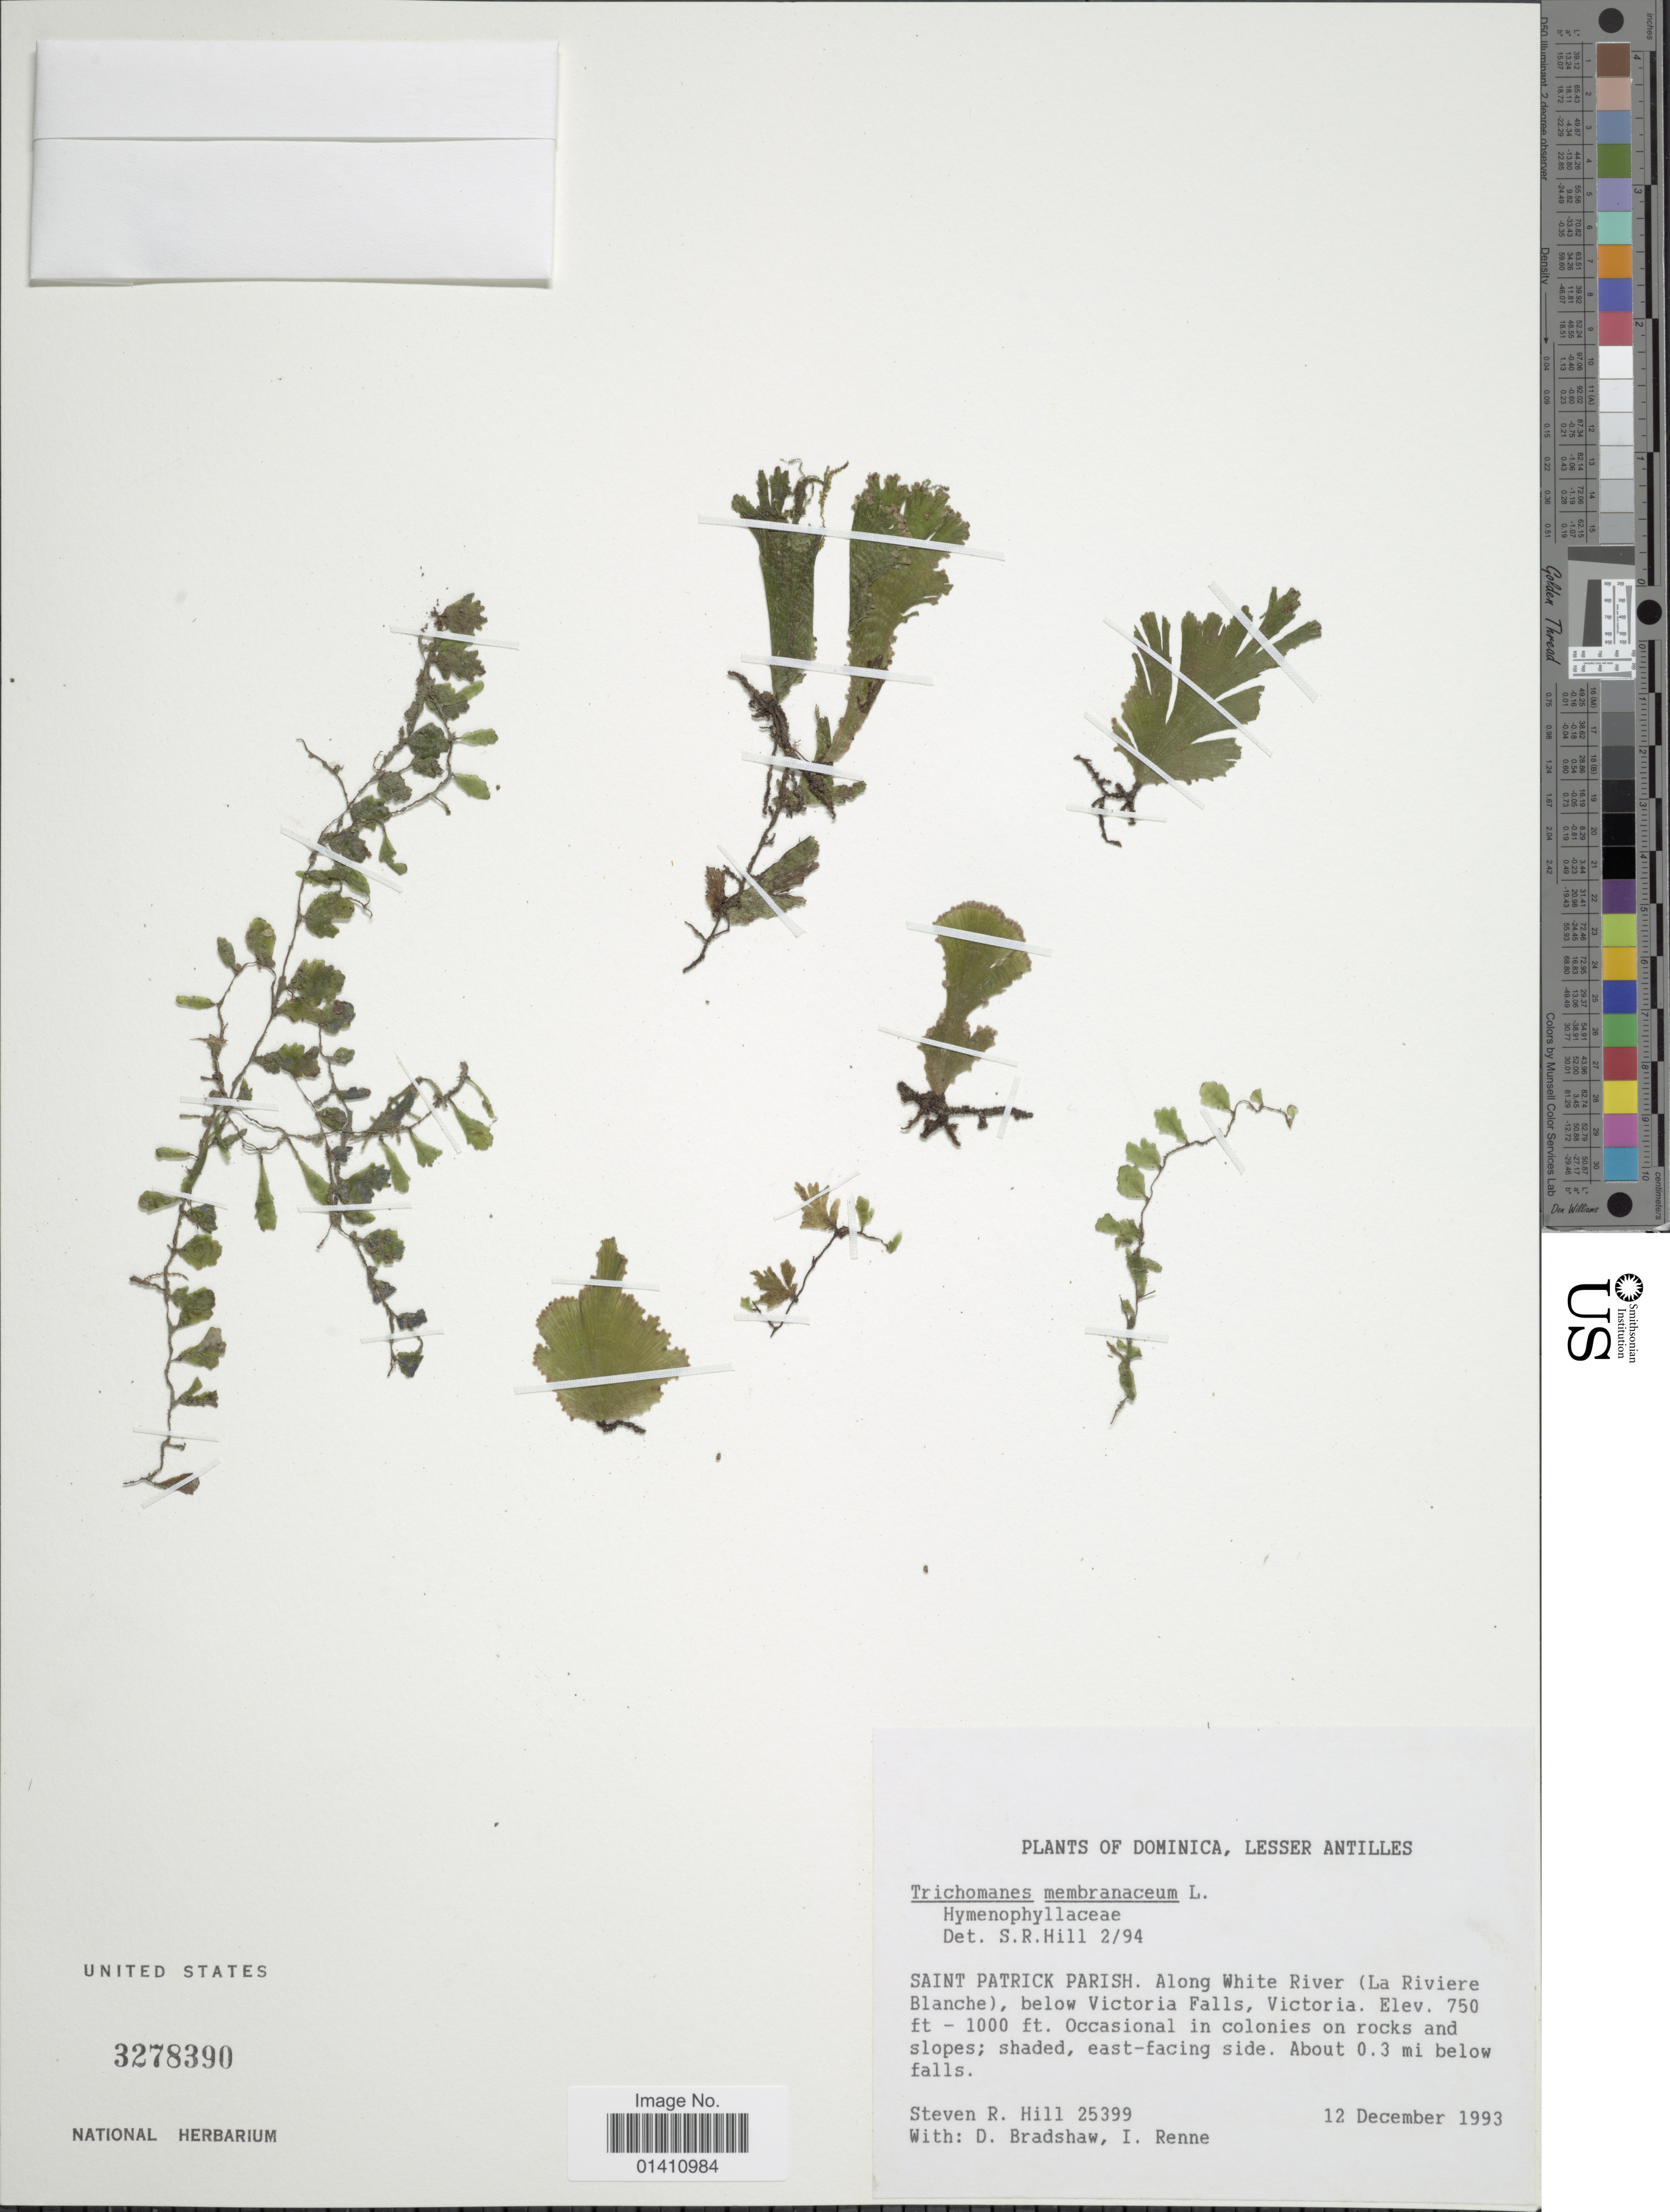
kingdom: Plantae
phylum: Tracheophyta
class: Polypodiopsida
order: Hymenophyllales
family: Hymenophyllaceae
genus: Didymoglossum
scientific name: Didymoglossum membranaceum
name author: (L.) Vareschi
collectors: S. R. Hill, D. Bradshaw & I. Renne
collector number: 25399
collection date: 1993-12-12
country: Dominica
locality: Lesser Antilles. Saint Patrick Parish.Along White River (la Riviere Blanche), below Victoria Falls, Victoria.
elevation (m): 229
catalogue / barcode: US 3278390